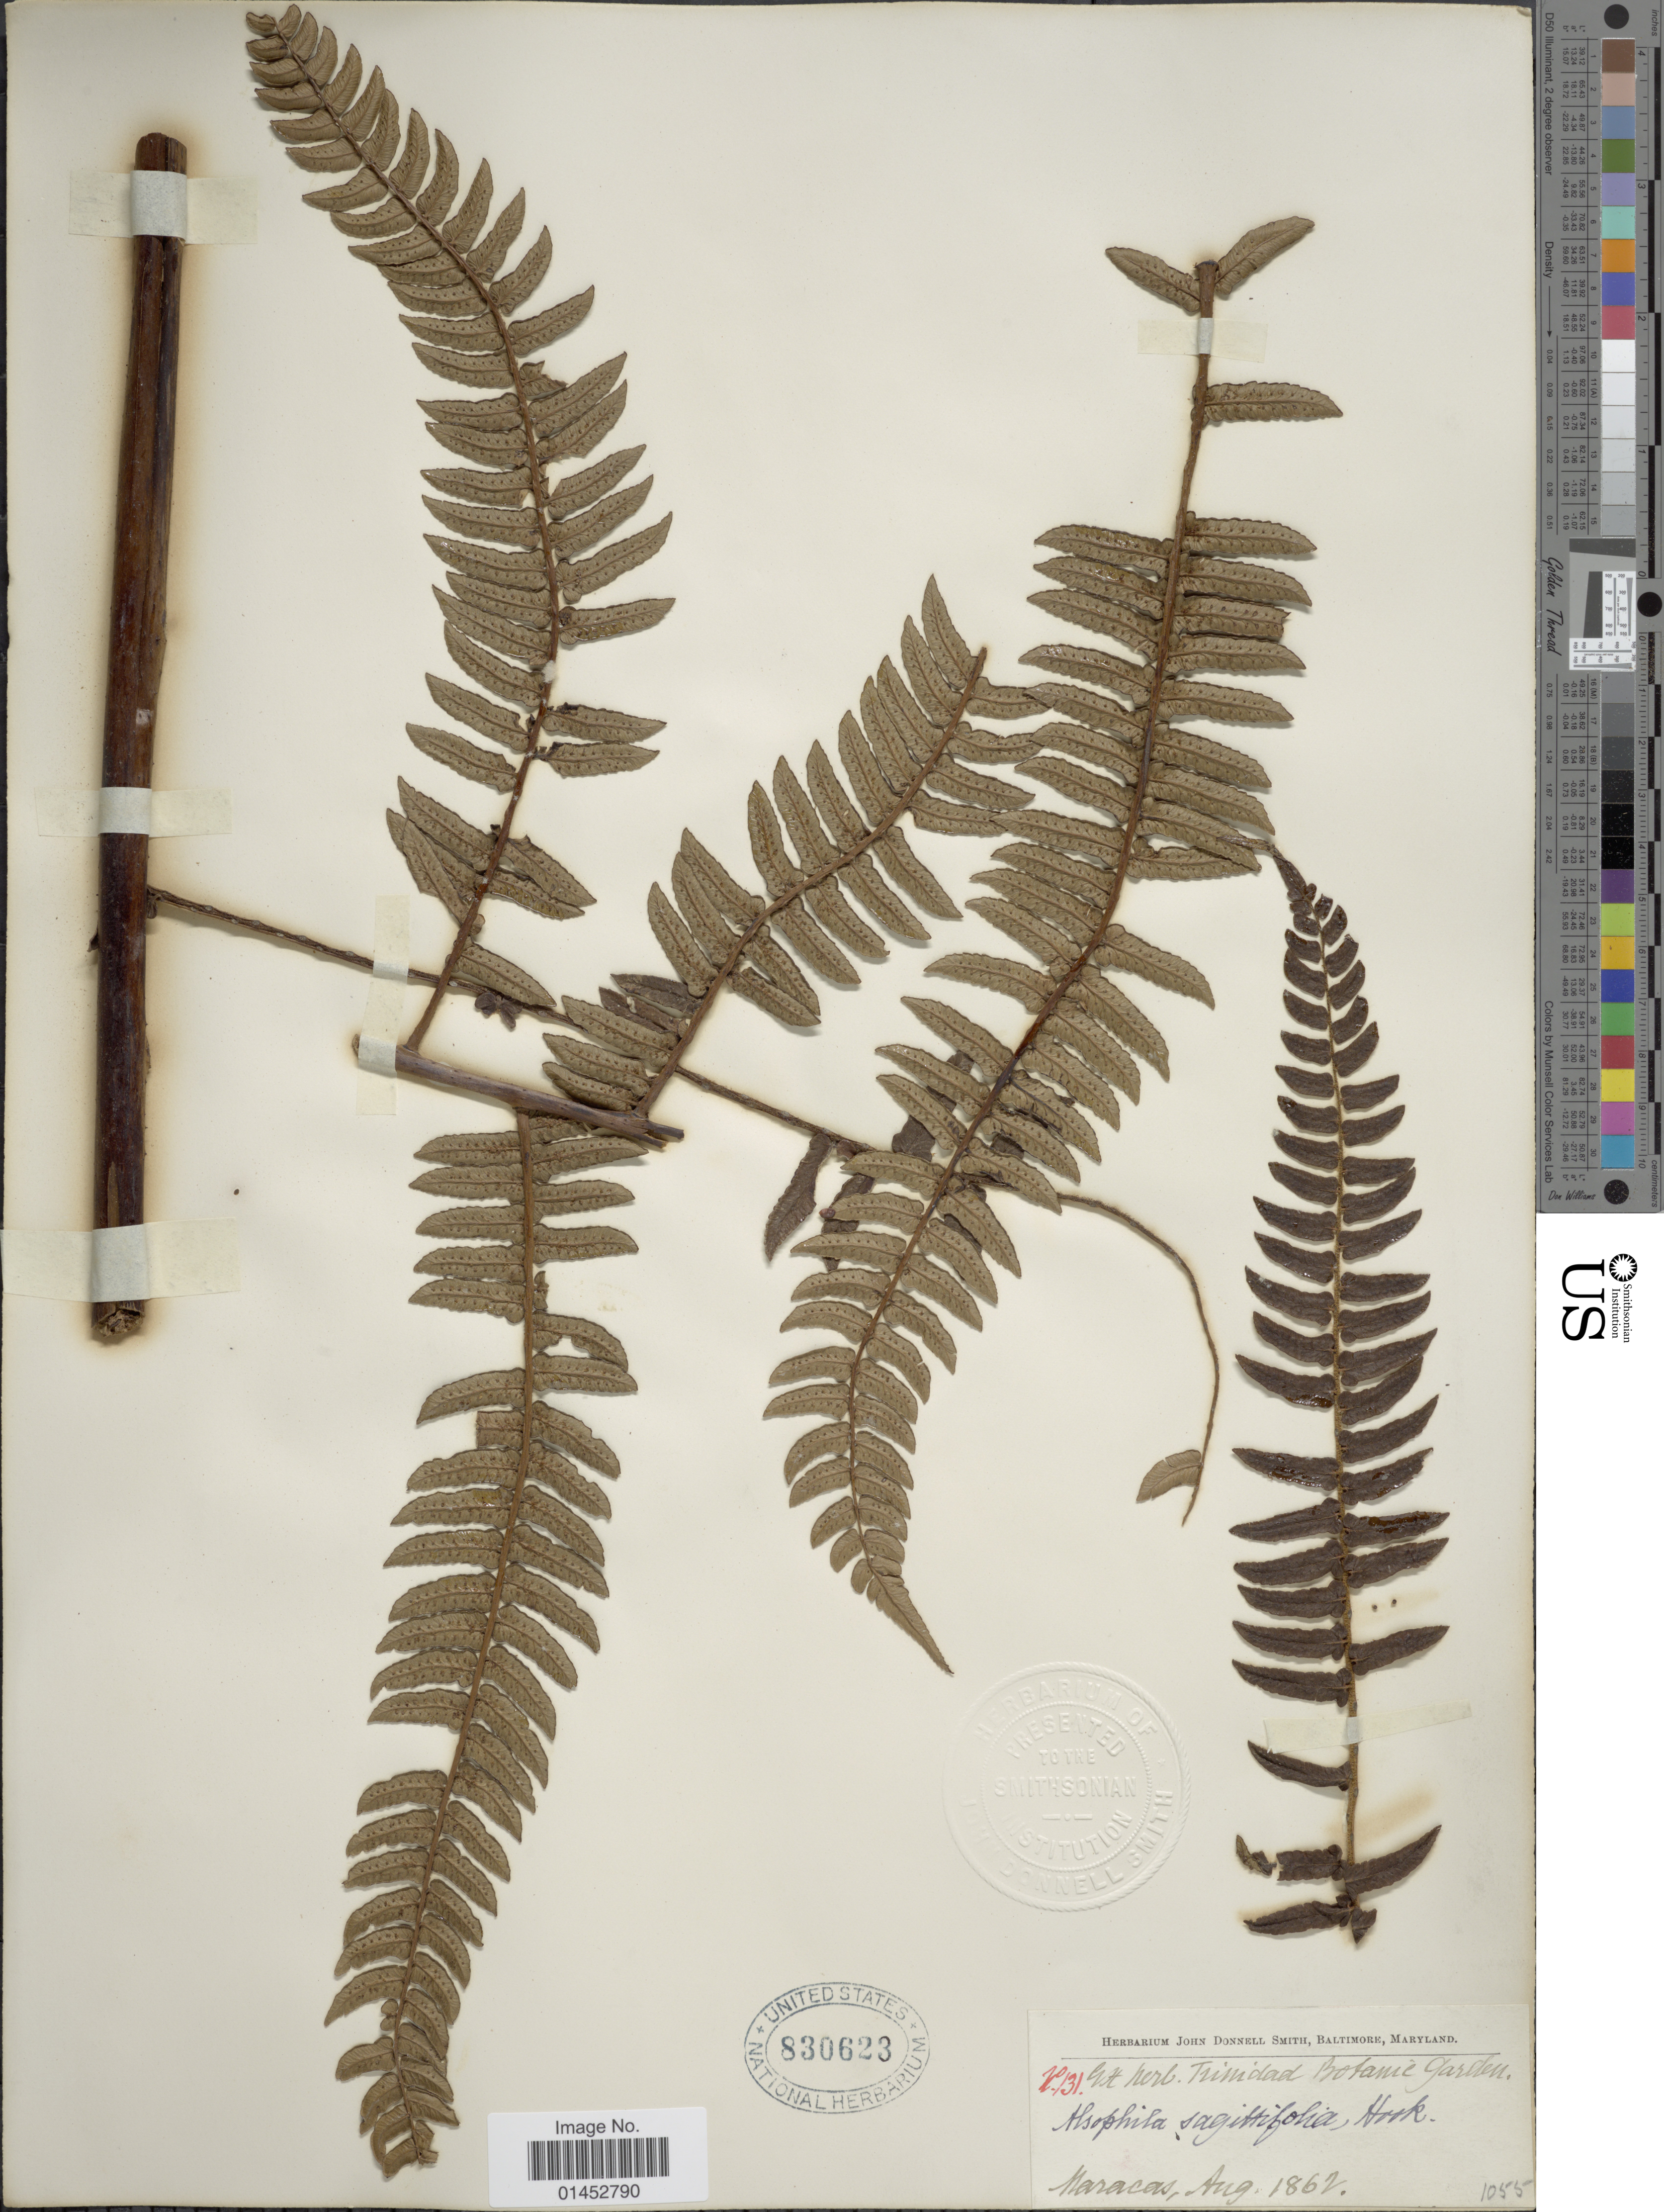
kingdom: Plantae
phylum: Tracheophyta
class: Polypodiopsida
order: Cyatheales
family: Cyatheaceae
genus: Cyathea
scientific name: Cyathea sagittifolia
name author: (Hook.) Domin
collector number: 131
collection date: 1862-08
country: Trinidad and Tobago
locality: Ex herb. Trinidad Botanical Garden. Maracas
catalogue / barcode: US 830623